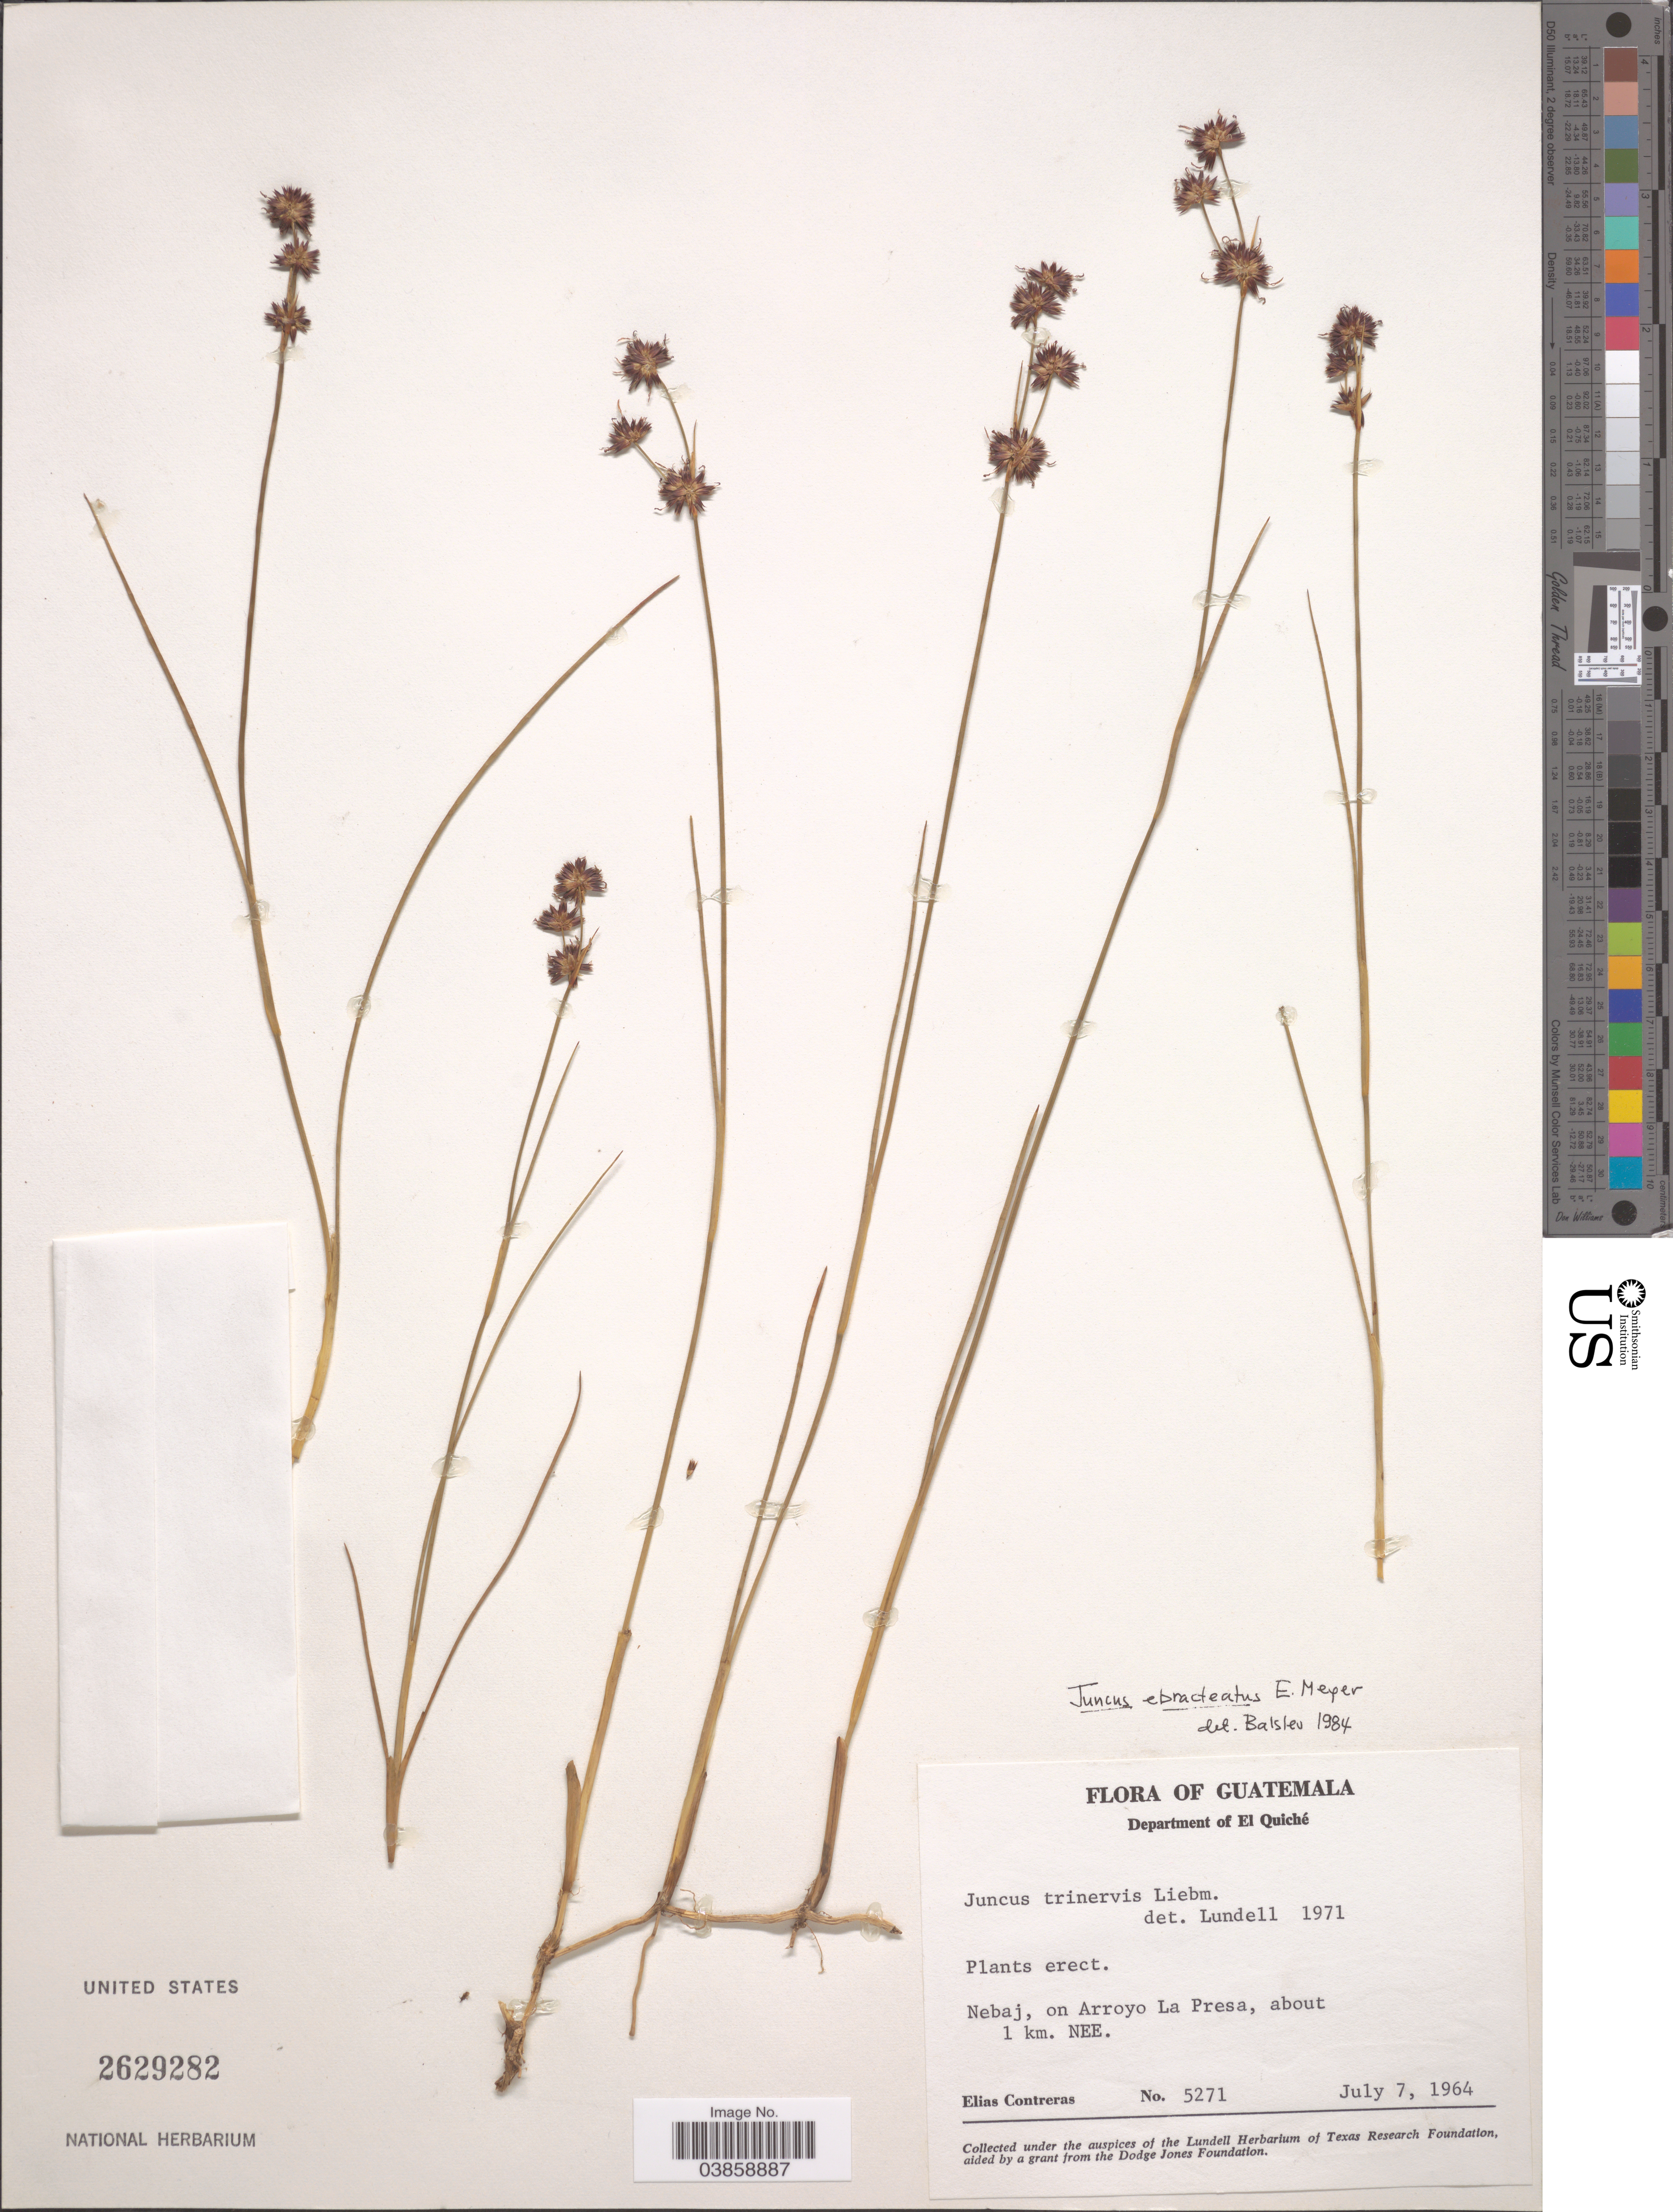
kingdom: Plantae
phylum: Tracheophyta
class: Liliopsida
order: Poales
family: Juncaceae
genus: Juncus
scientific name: Juncus ebracteatus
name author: E. Mey.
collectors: E. Contreras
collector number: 5271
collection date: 1964-07-07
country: Guatemala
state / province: El Quiche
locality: Department of El Quiché. Nebaj, on Arroyo La Presa, about 1 km. NEE.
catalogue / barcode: US 2629282